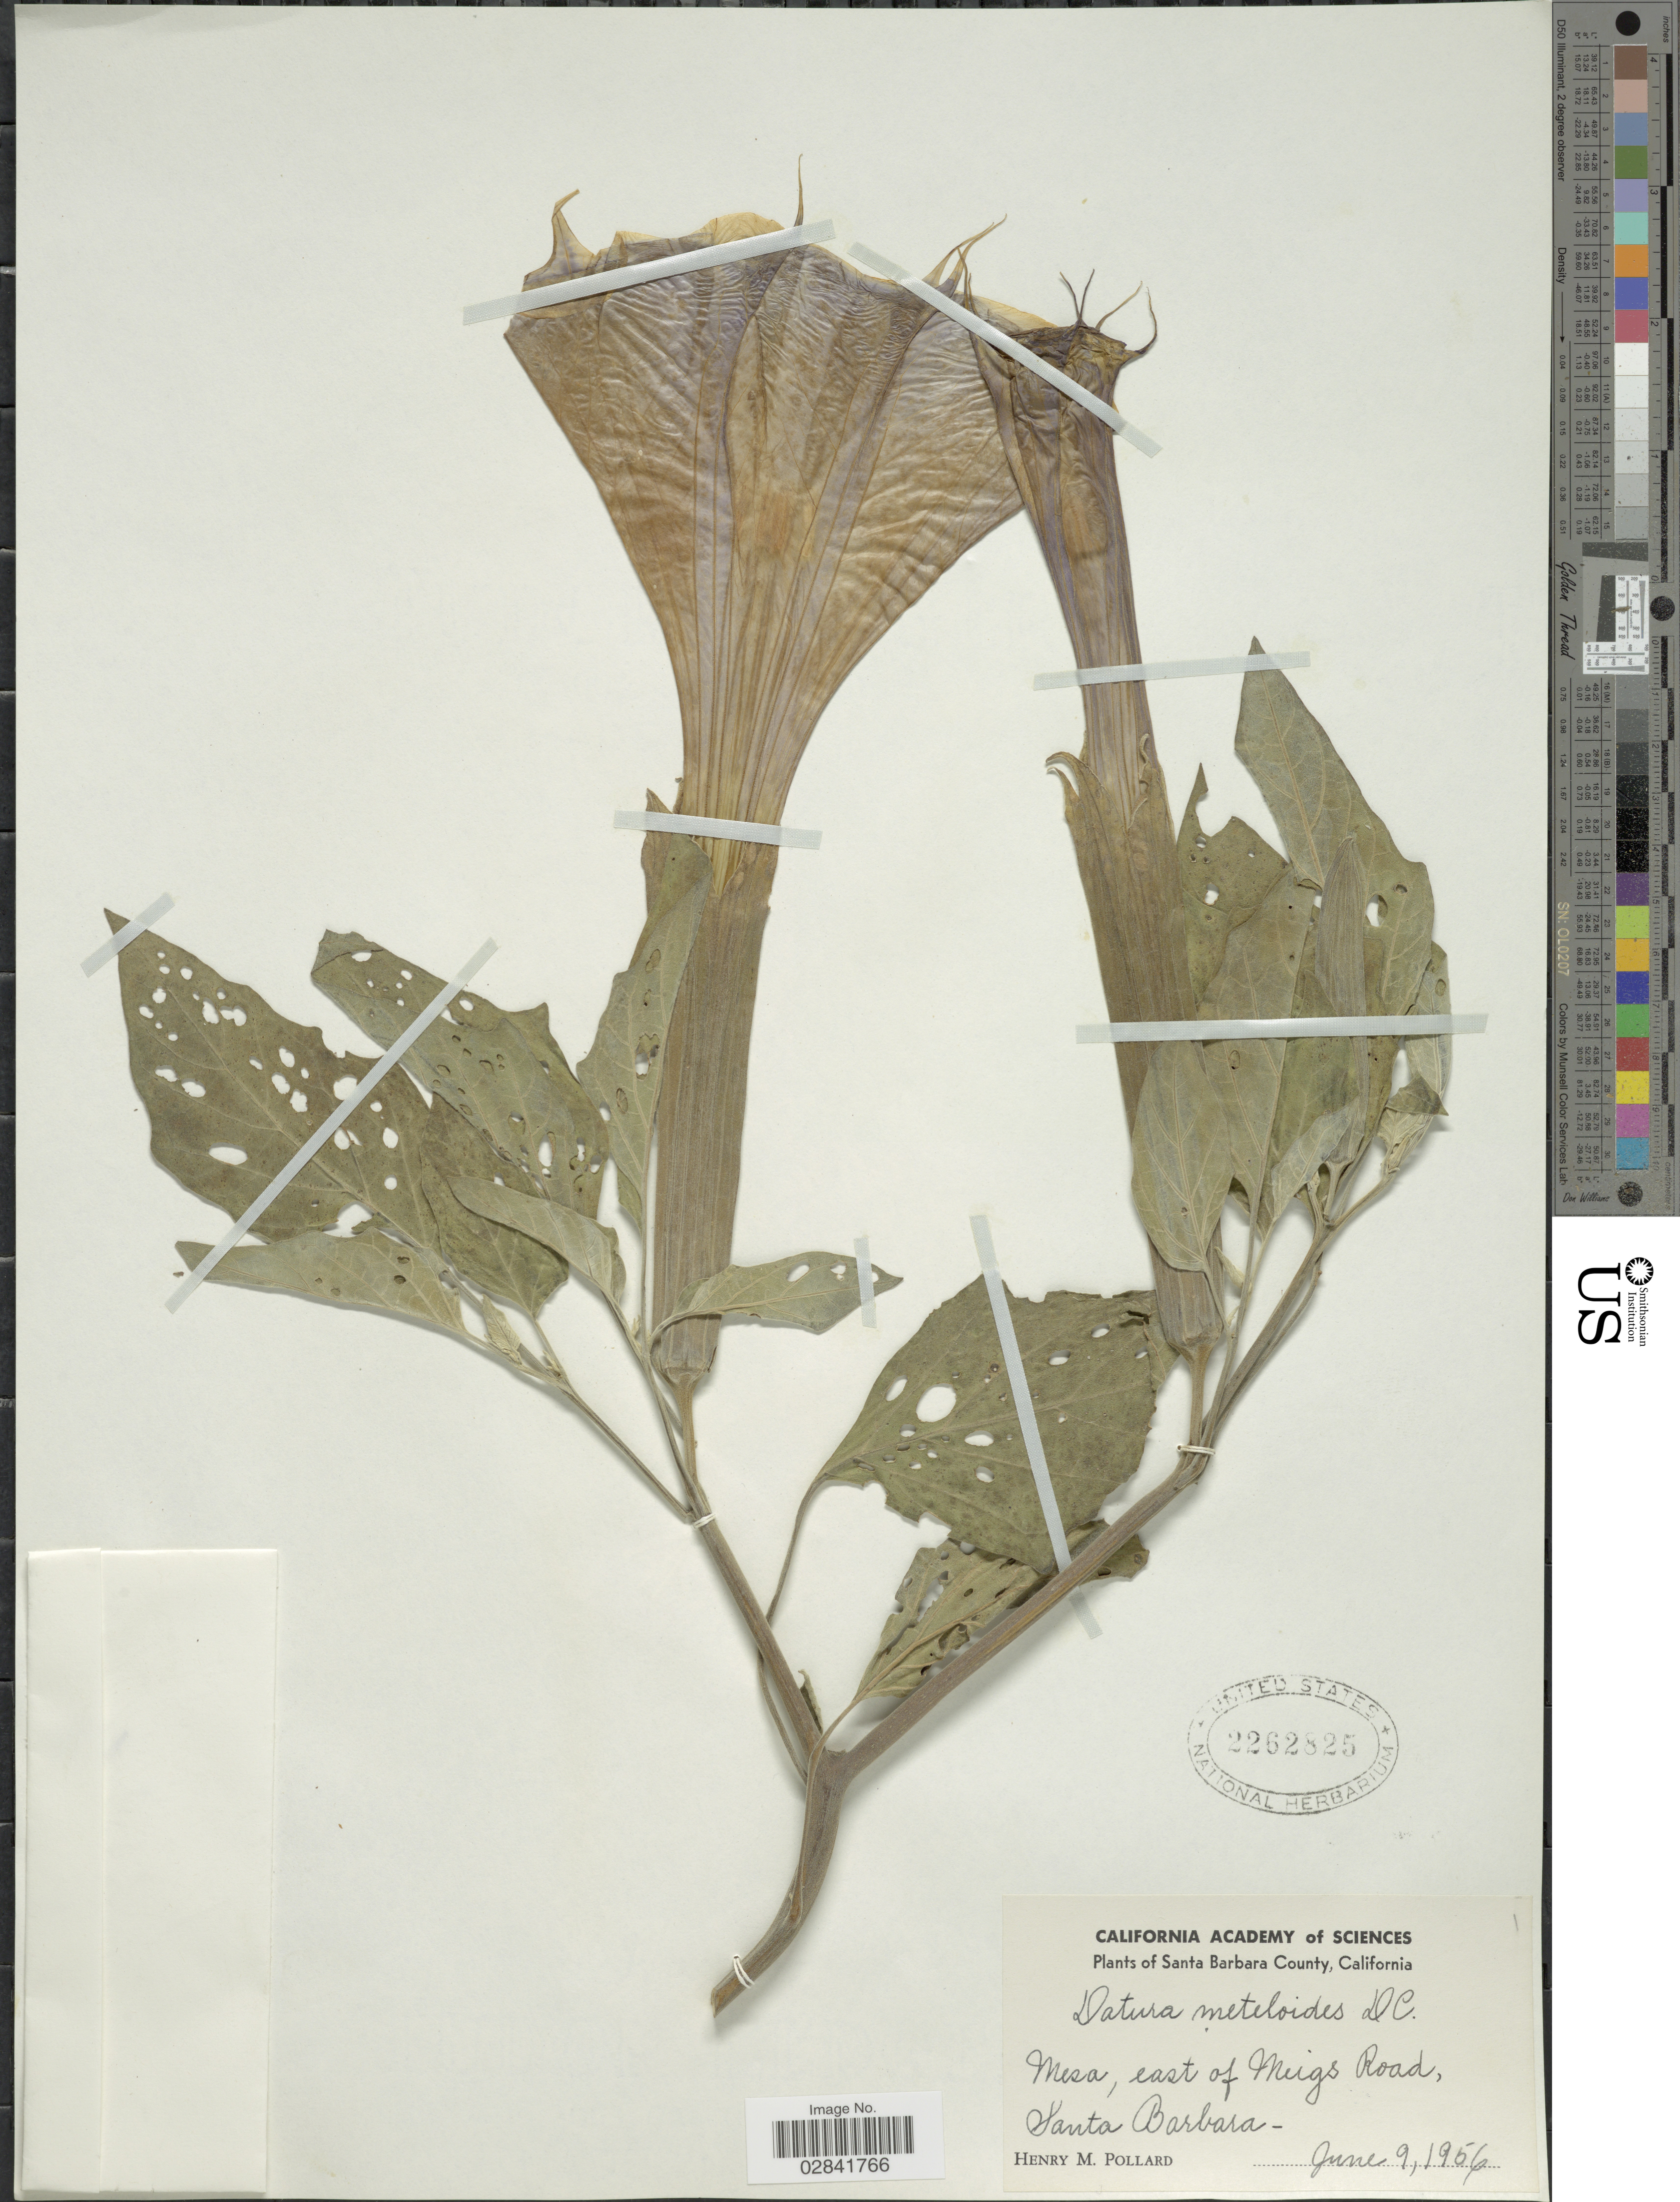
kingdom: Plantae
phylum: Tracheophyta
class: Magnoliopsida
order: Solanales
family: Solanaceae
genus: Datura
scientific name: Datura innoxia subsp. quinquecuspidata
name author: (Torr.) A.S. Barclay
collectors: H. M. Pollard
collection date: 1956-06-09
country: United States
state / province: California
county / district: Santa Barbara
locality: Santa Barbara County. Mesa, east of Mugs Road, Santa Barbara.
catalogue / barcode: US 2262825